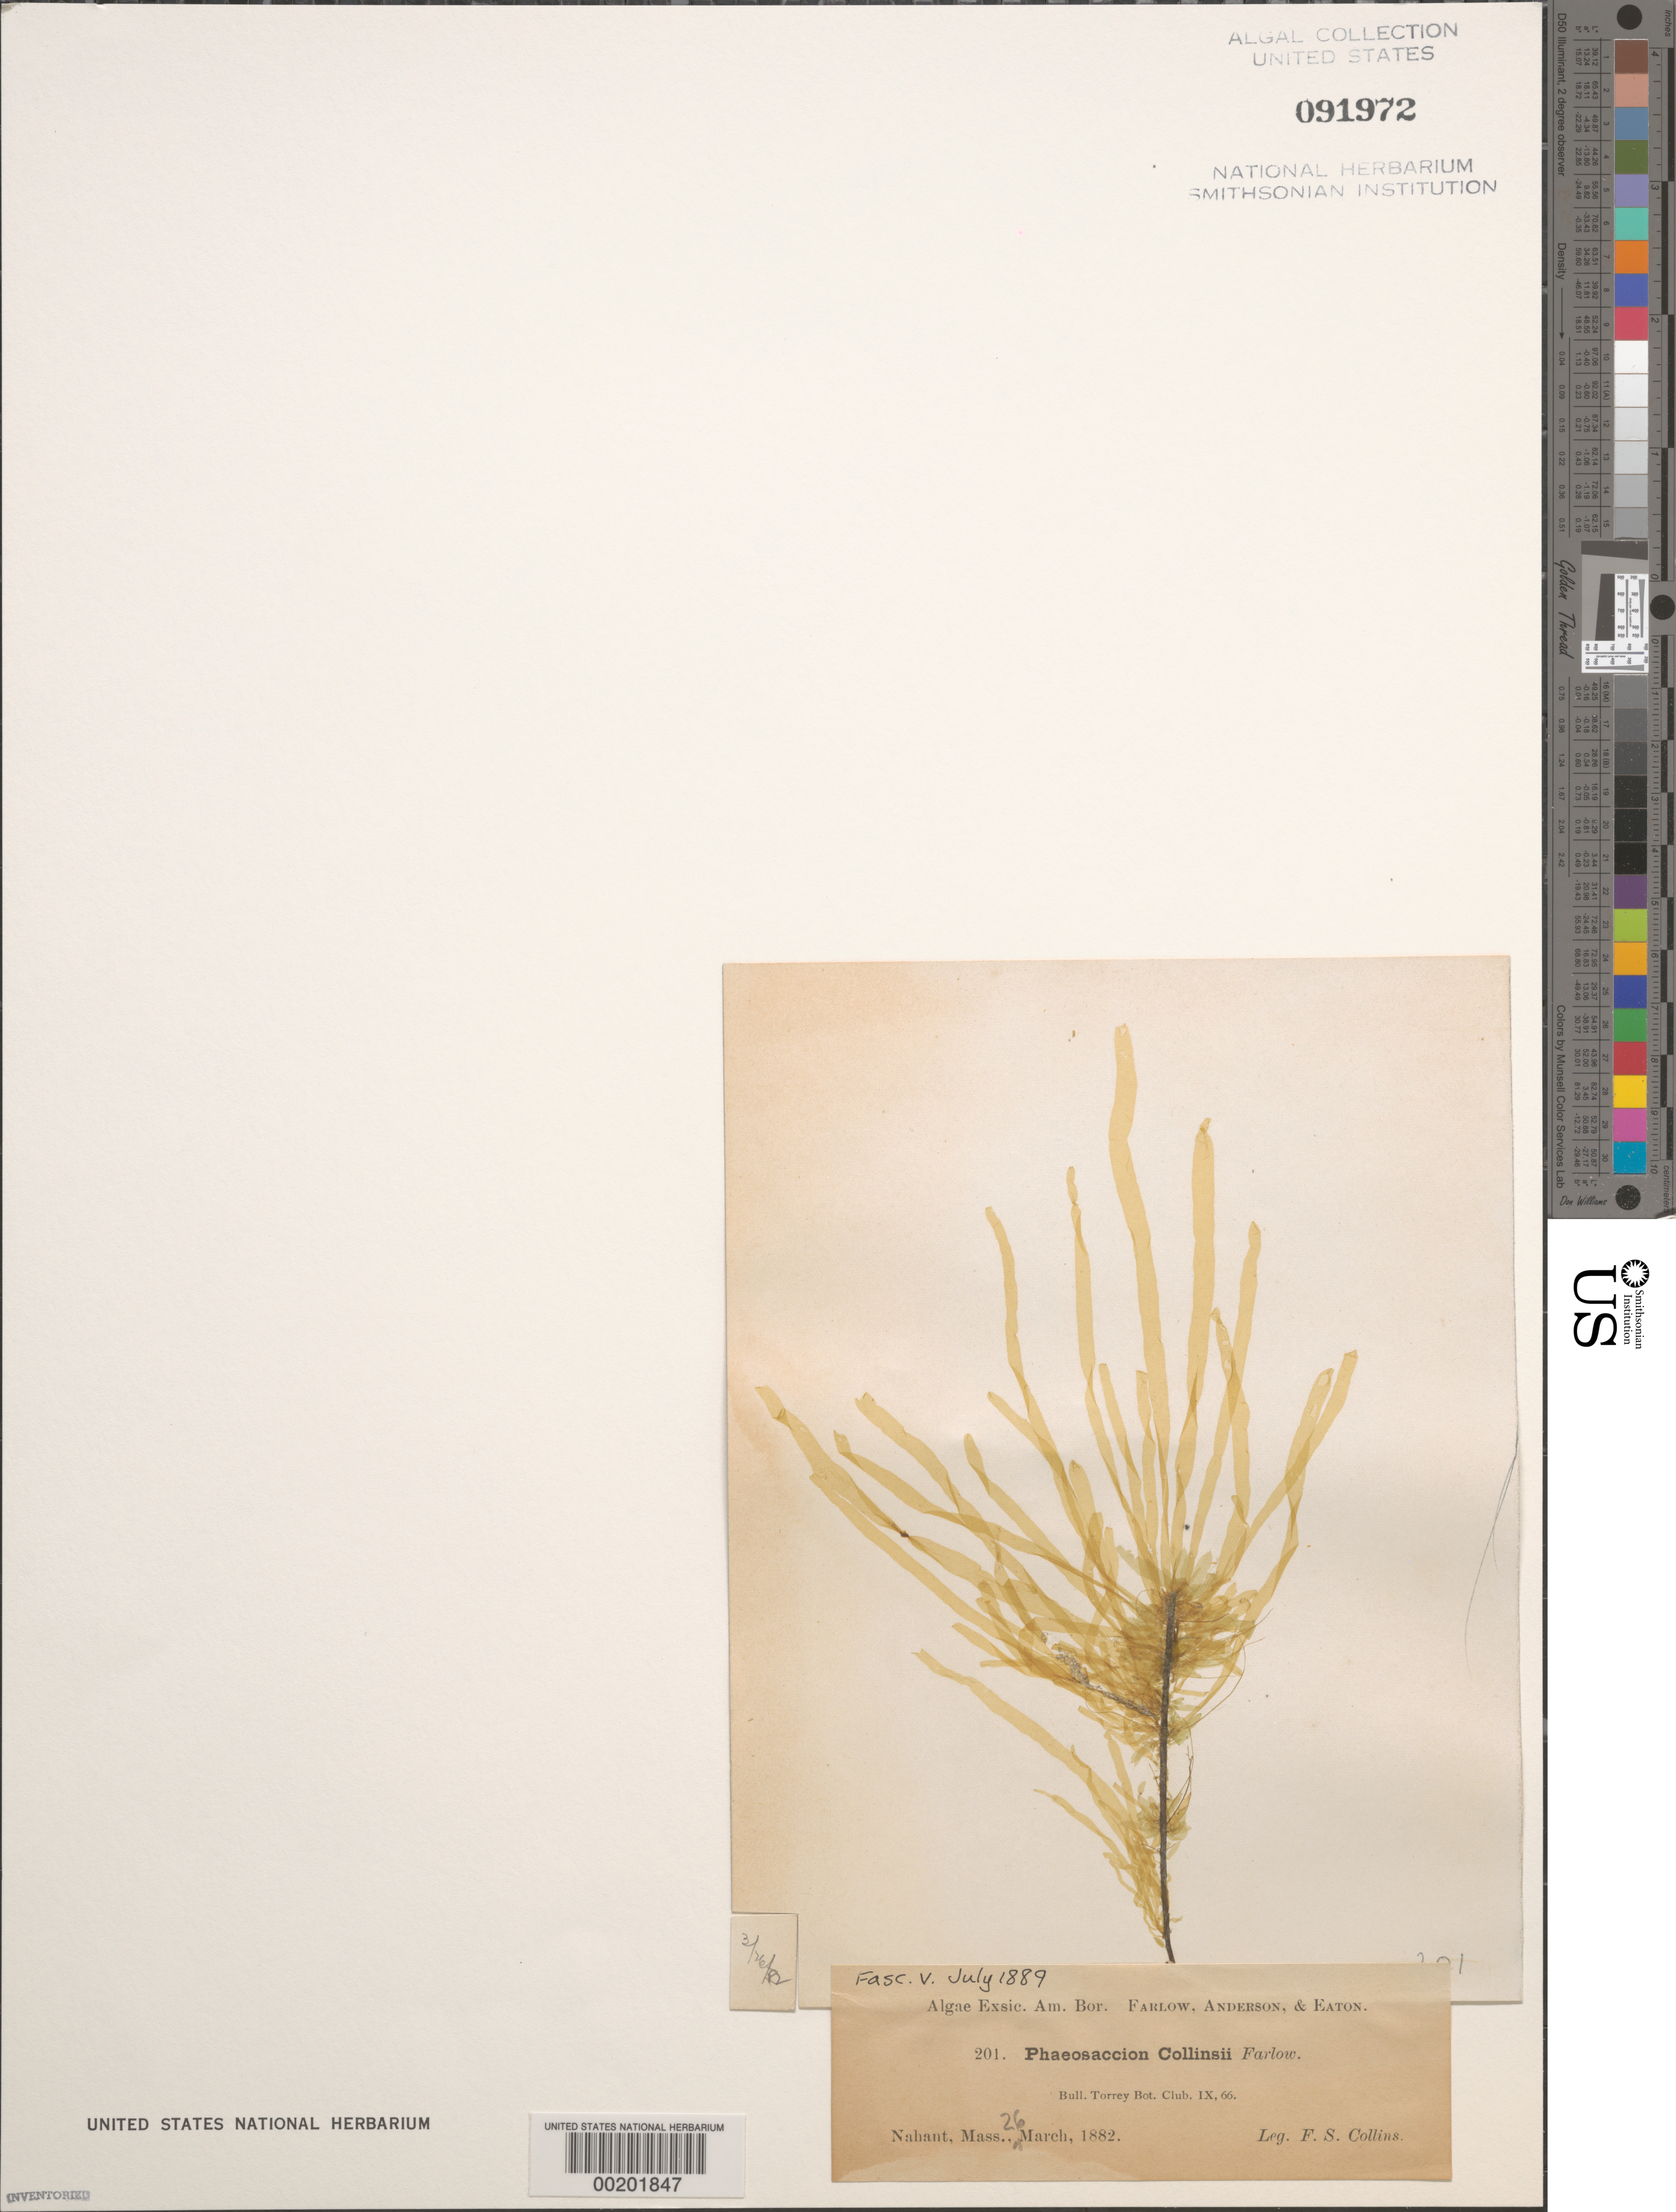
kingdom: Chromista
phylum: Ochrophyta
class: Phaeophyceae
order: Phaeothamniales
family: Phaeosaccionaceae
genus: Phaeosaccion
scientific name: Phaeosaccion collinsii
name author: Farl.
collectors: F. Collins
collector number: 201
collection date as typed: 26 Mar 1882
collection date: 1882-03-26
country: United States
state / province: Massachusetts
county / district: Essex County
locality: Nahant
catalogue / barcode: US 91972